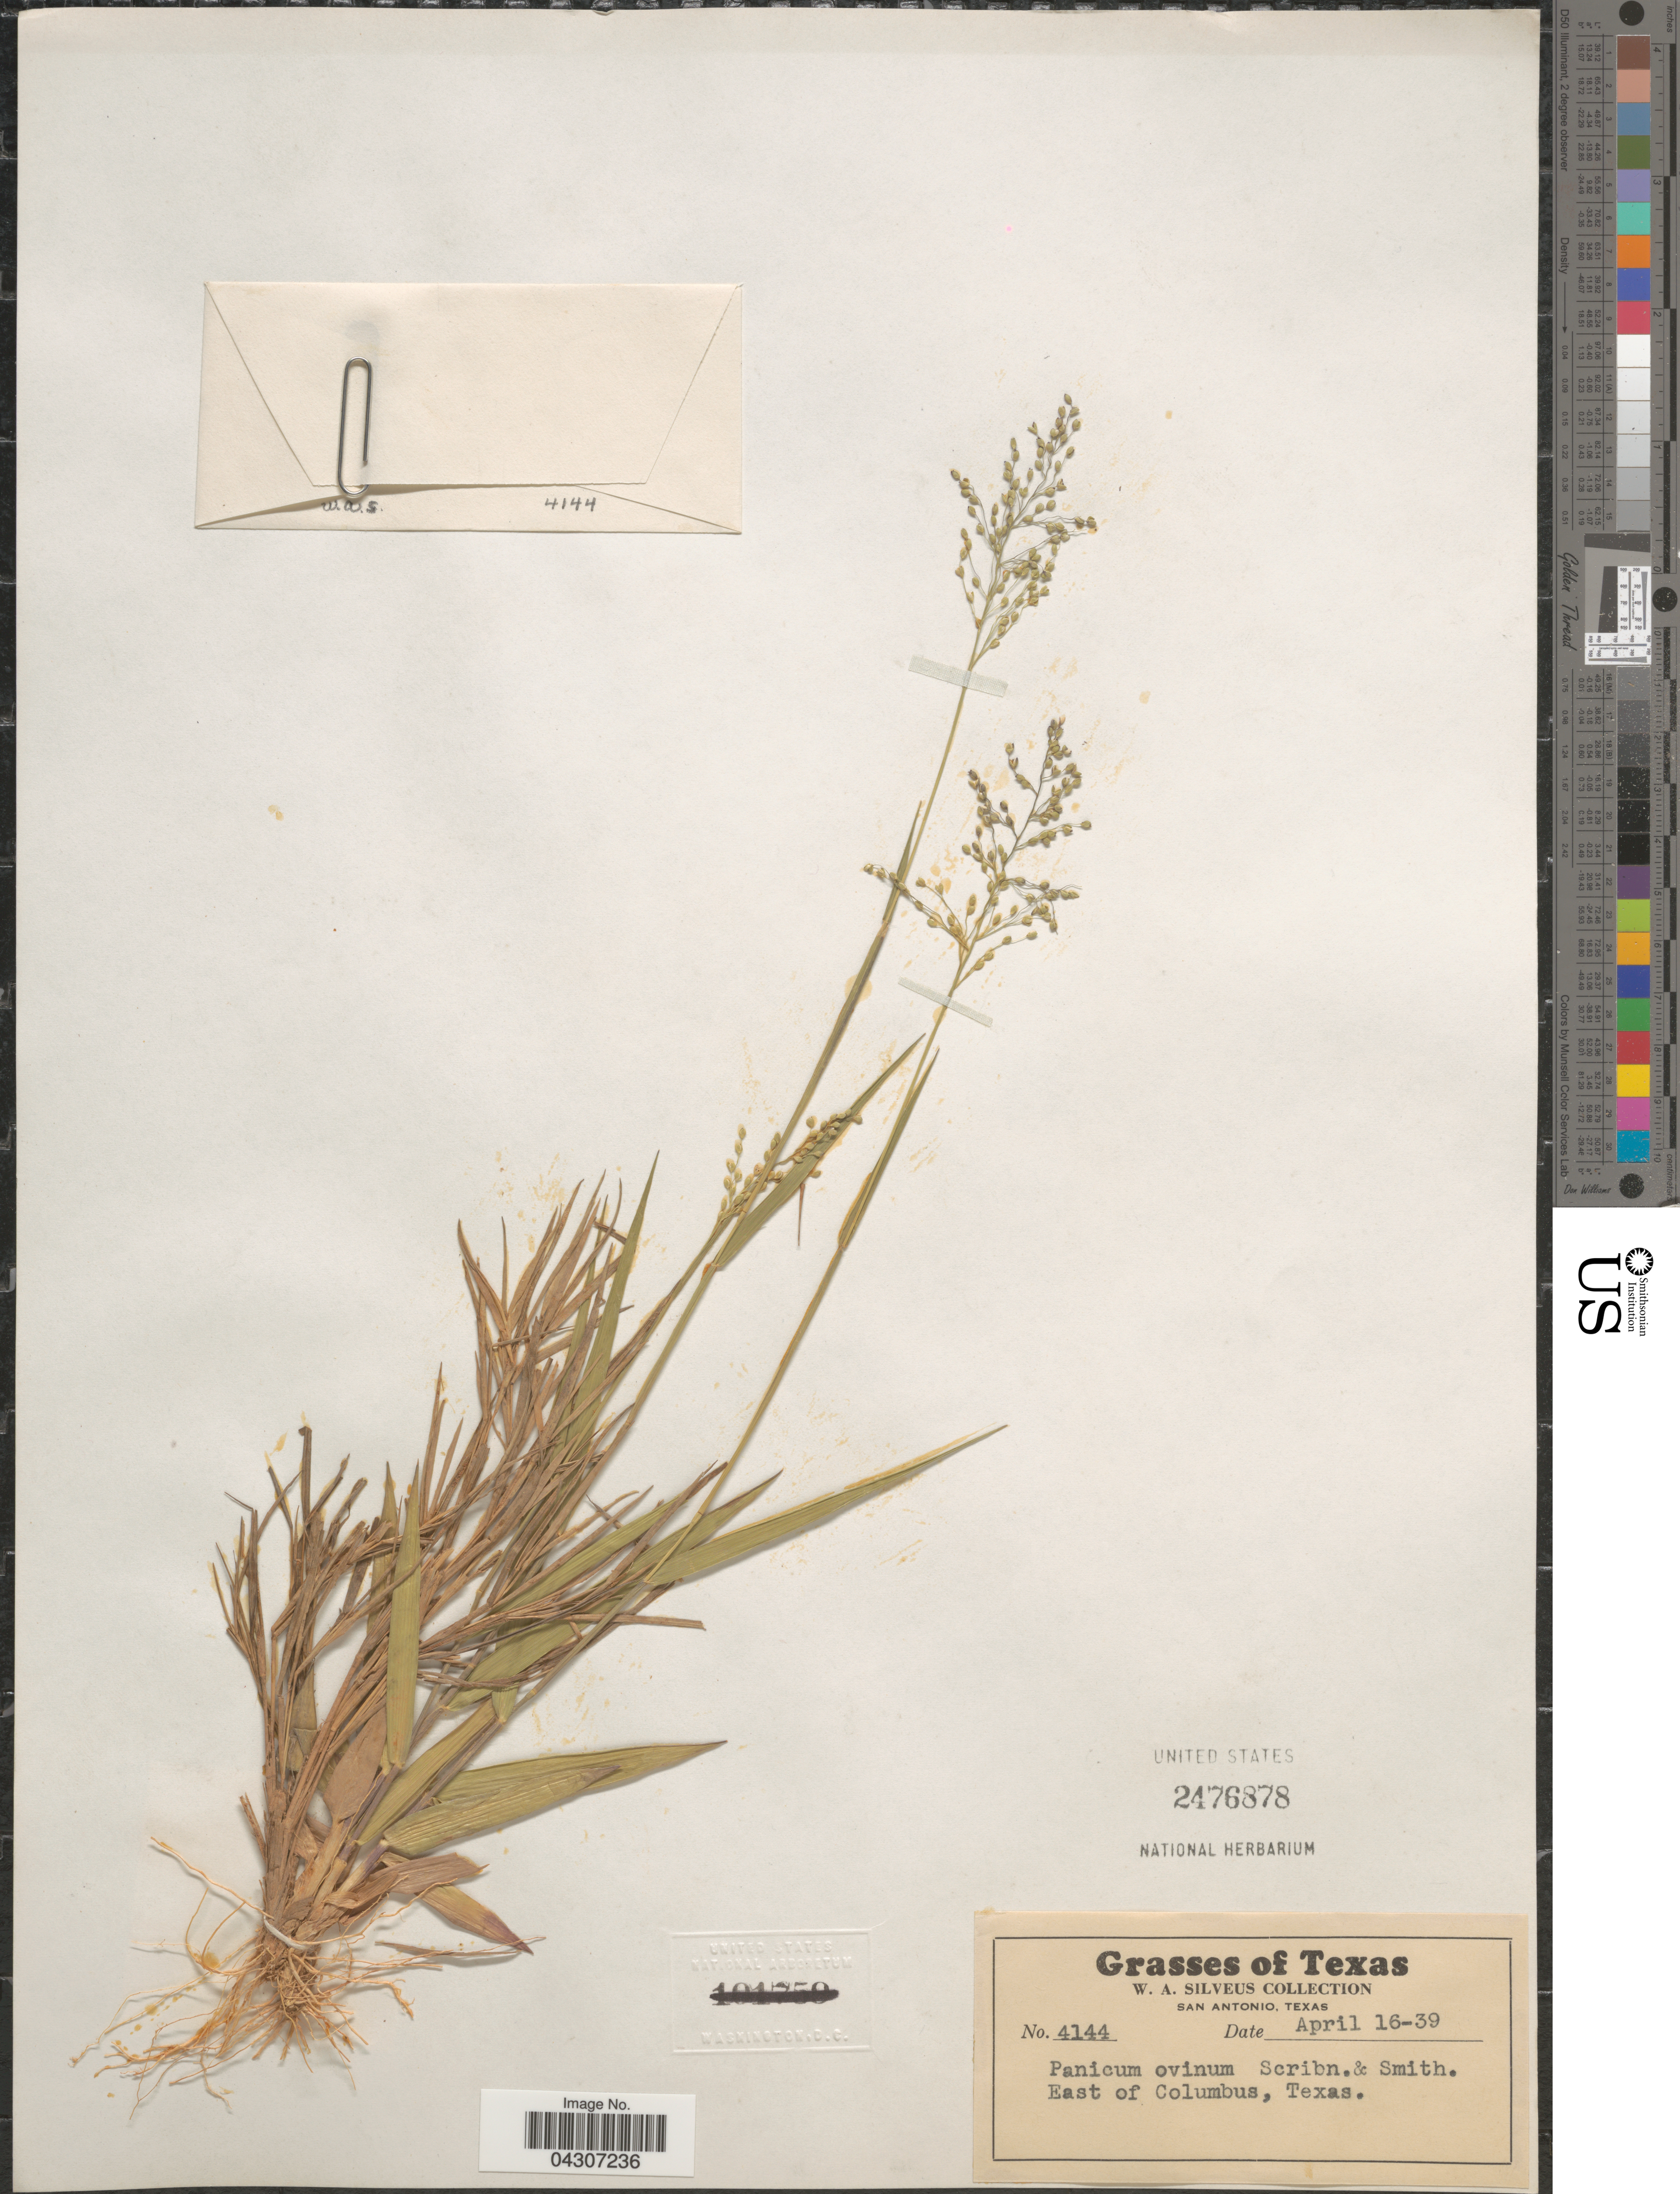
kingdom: Plantae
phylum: Tracheophyta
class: Liliopsida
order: Poales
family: Poaceae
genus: Dichanthelium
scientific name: Dichanthelium aciculare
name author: (Desv. ex Poir.) Gould & C.A. Clark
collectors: W. Silveus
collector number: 4144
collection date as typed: Transcribed d/m/y: 16/4/39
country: United States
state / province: Texas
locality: East of Columbus.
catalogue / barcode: US 2476878